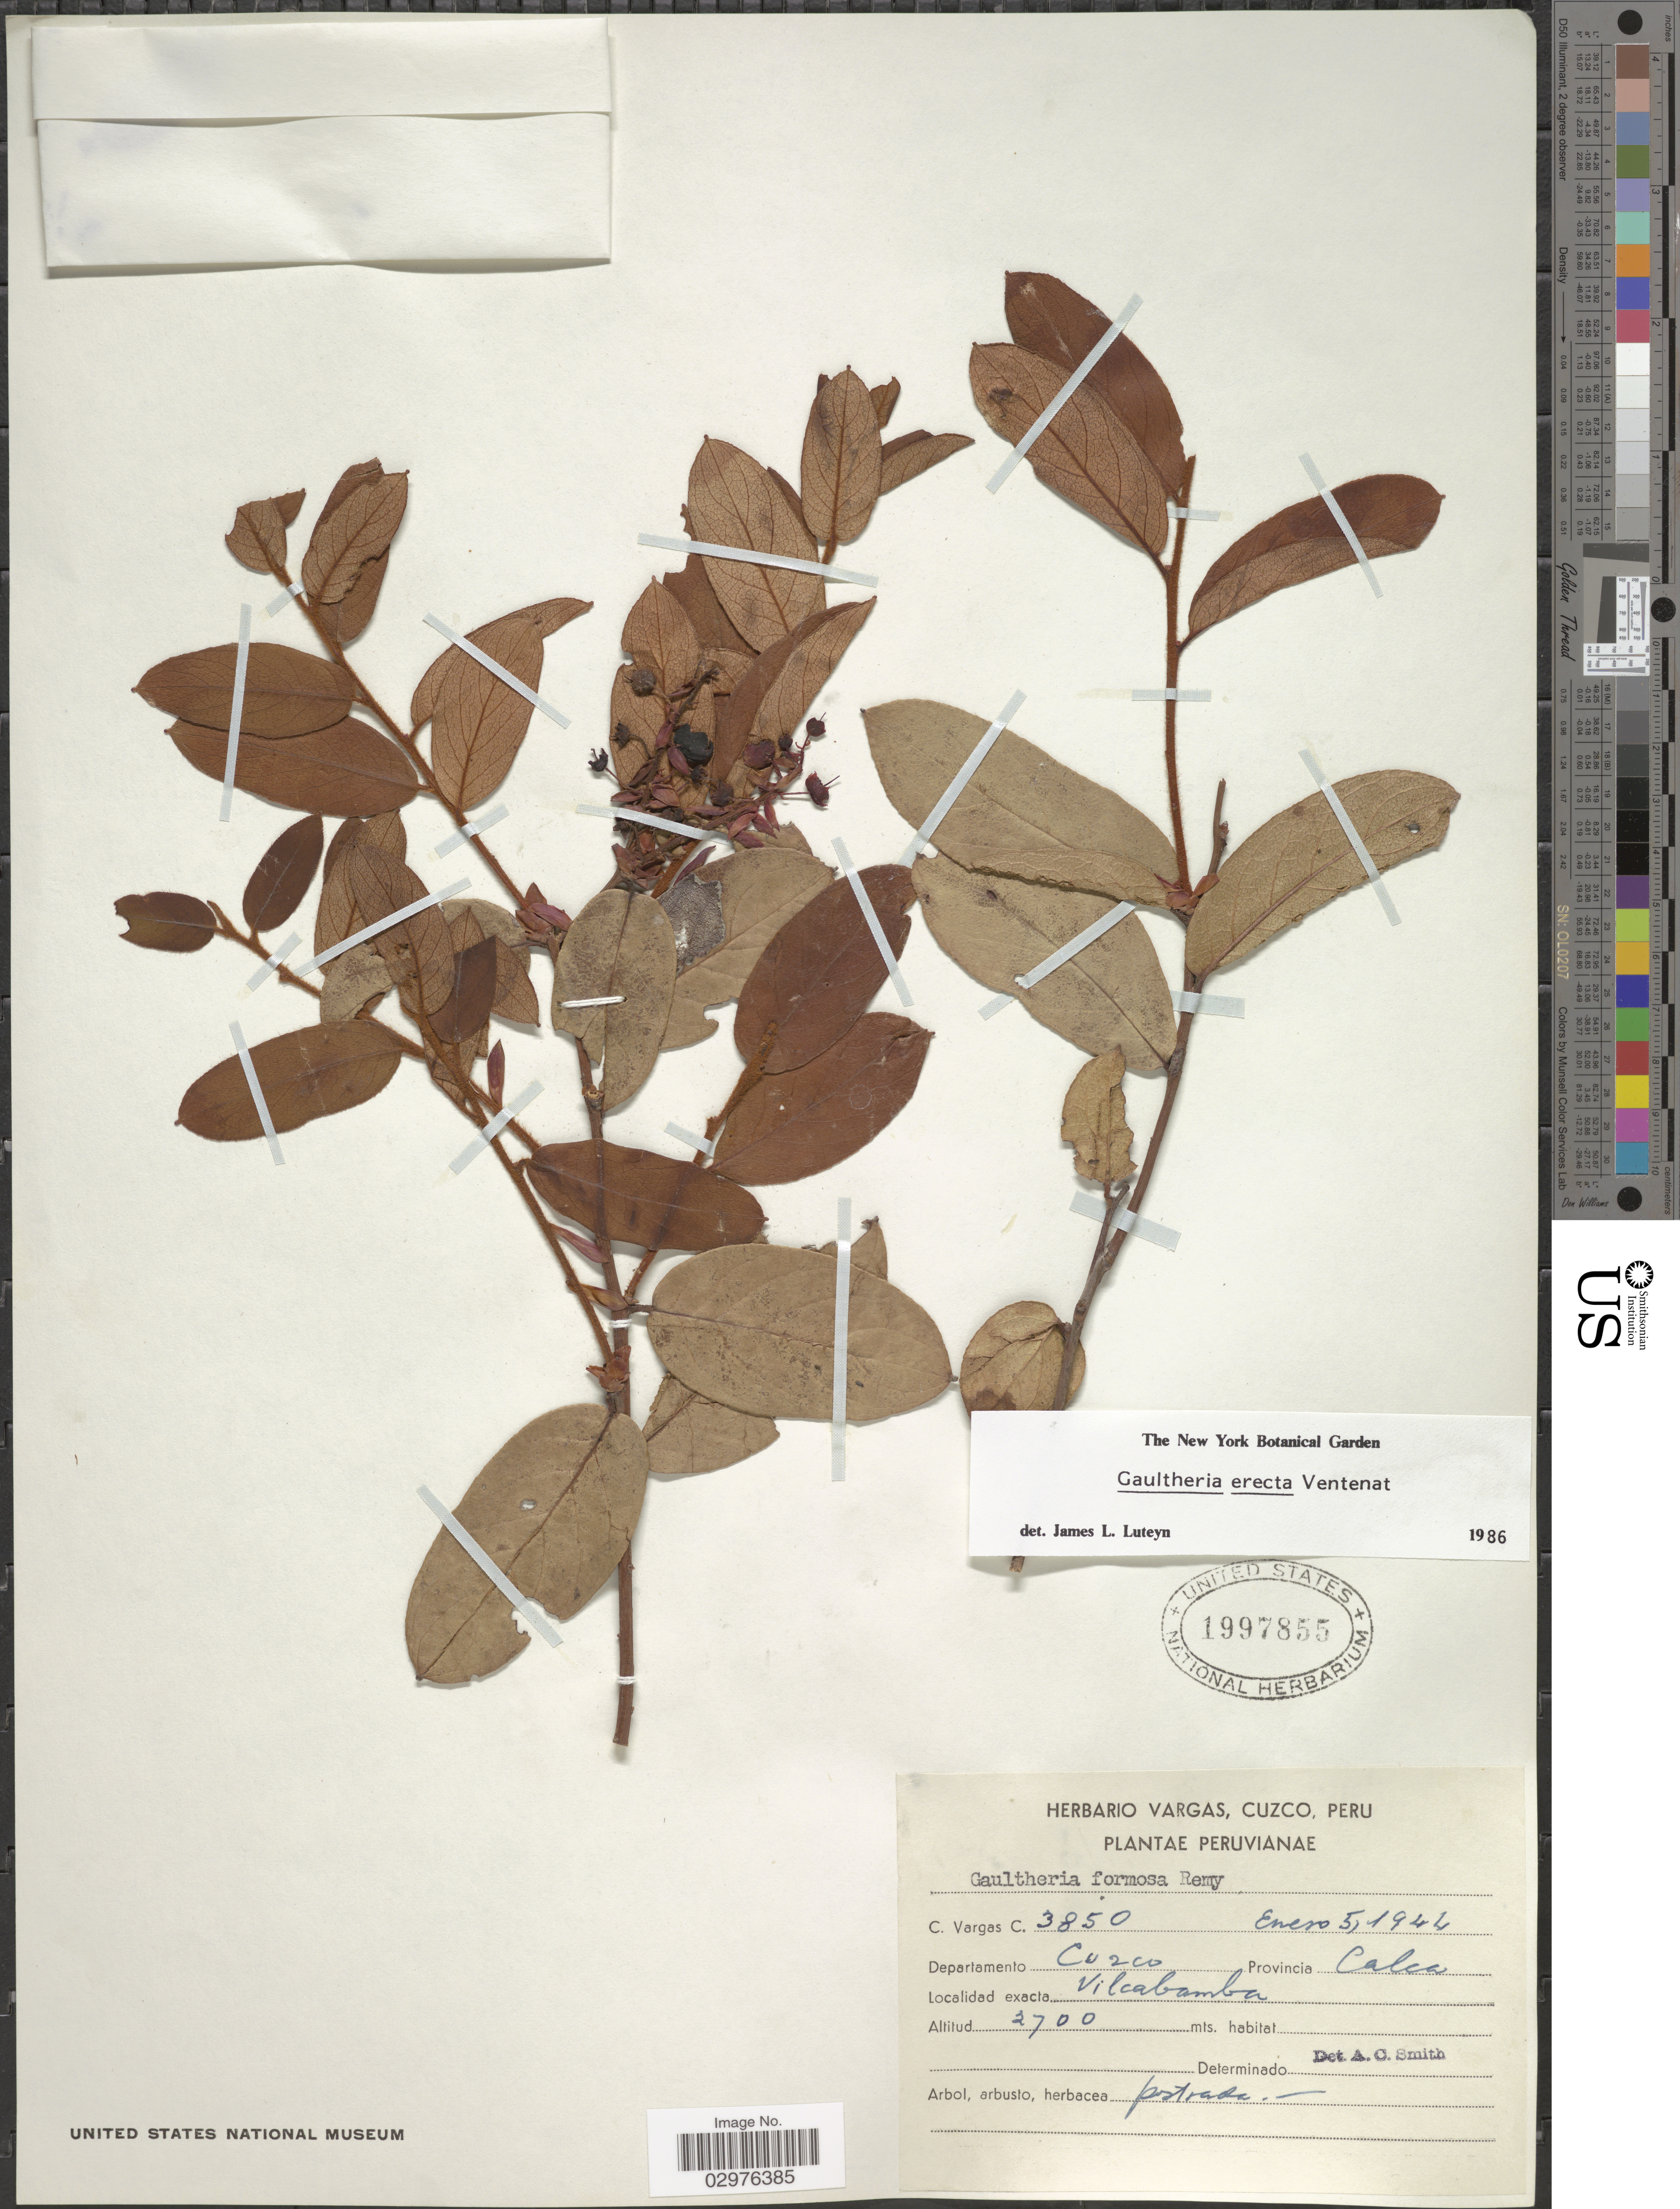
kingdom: Plantae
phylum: Tracheophyta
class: Magnoliopsida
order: Ericales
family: Ericaceae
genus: Gaultheria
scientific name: Gaultheria erecta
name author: Vent.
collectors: C. Vargas Calderón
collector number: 3850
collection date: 1944-01-05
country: Peru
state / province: Cusco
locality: Departamento Cuzco. Provincia Calca. Vilcabamba.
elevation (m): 2700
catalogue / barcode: US 1997855